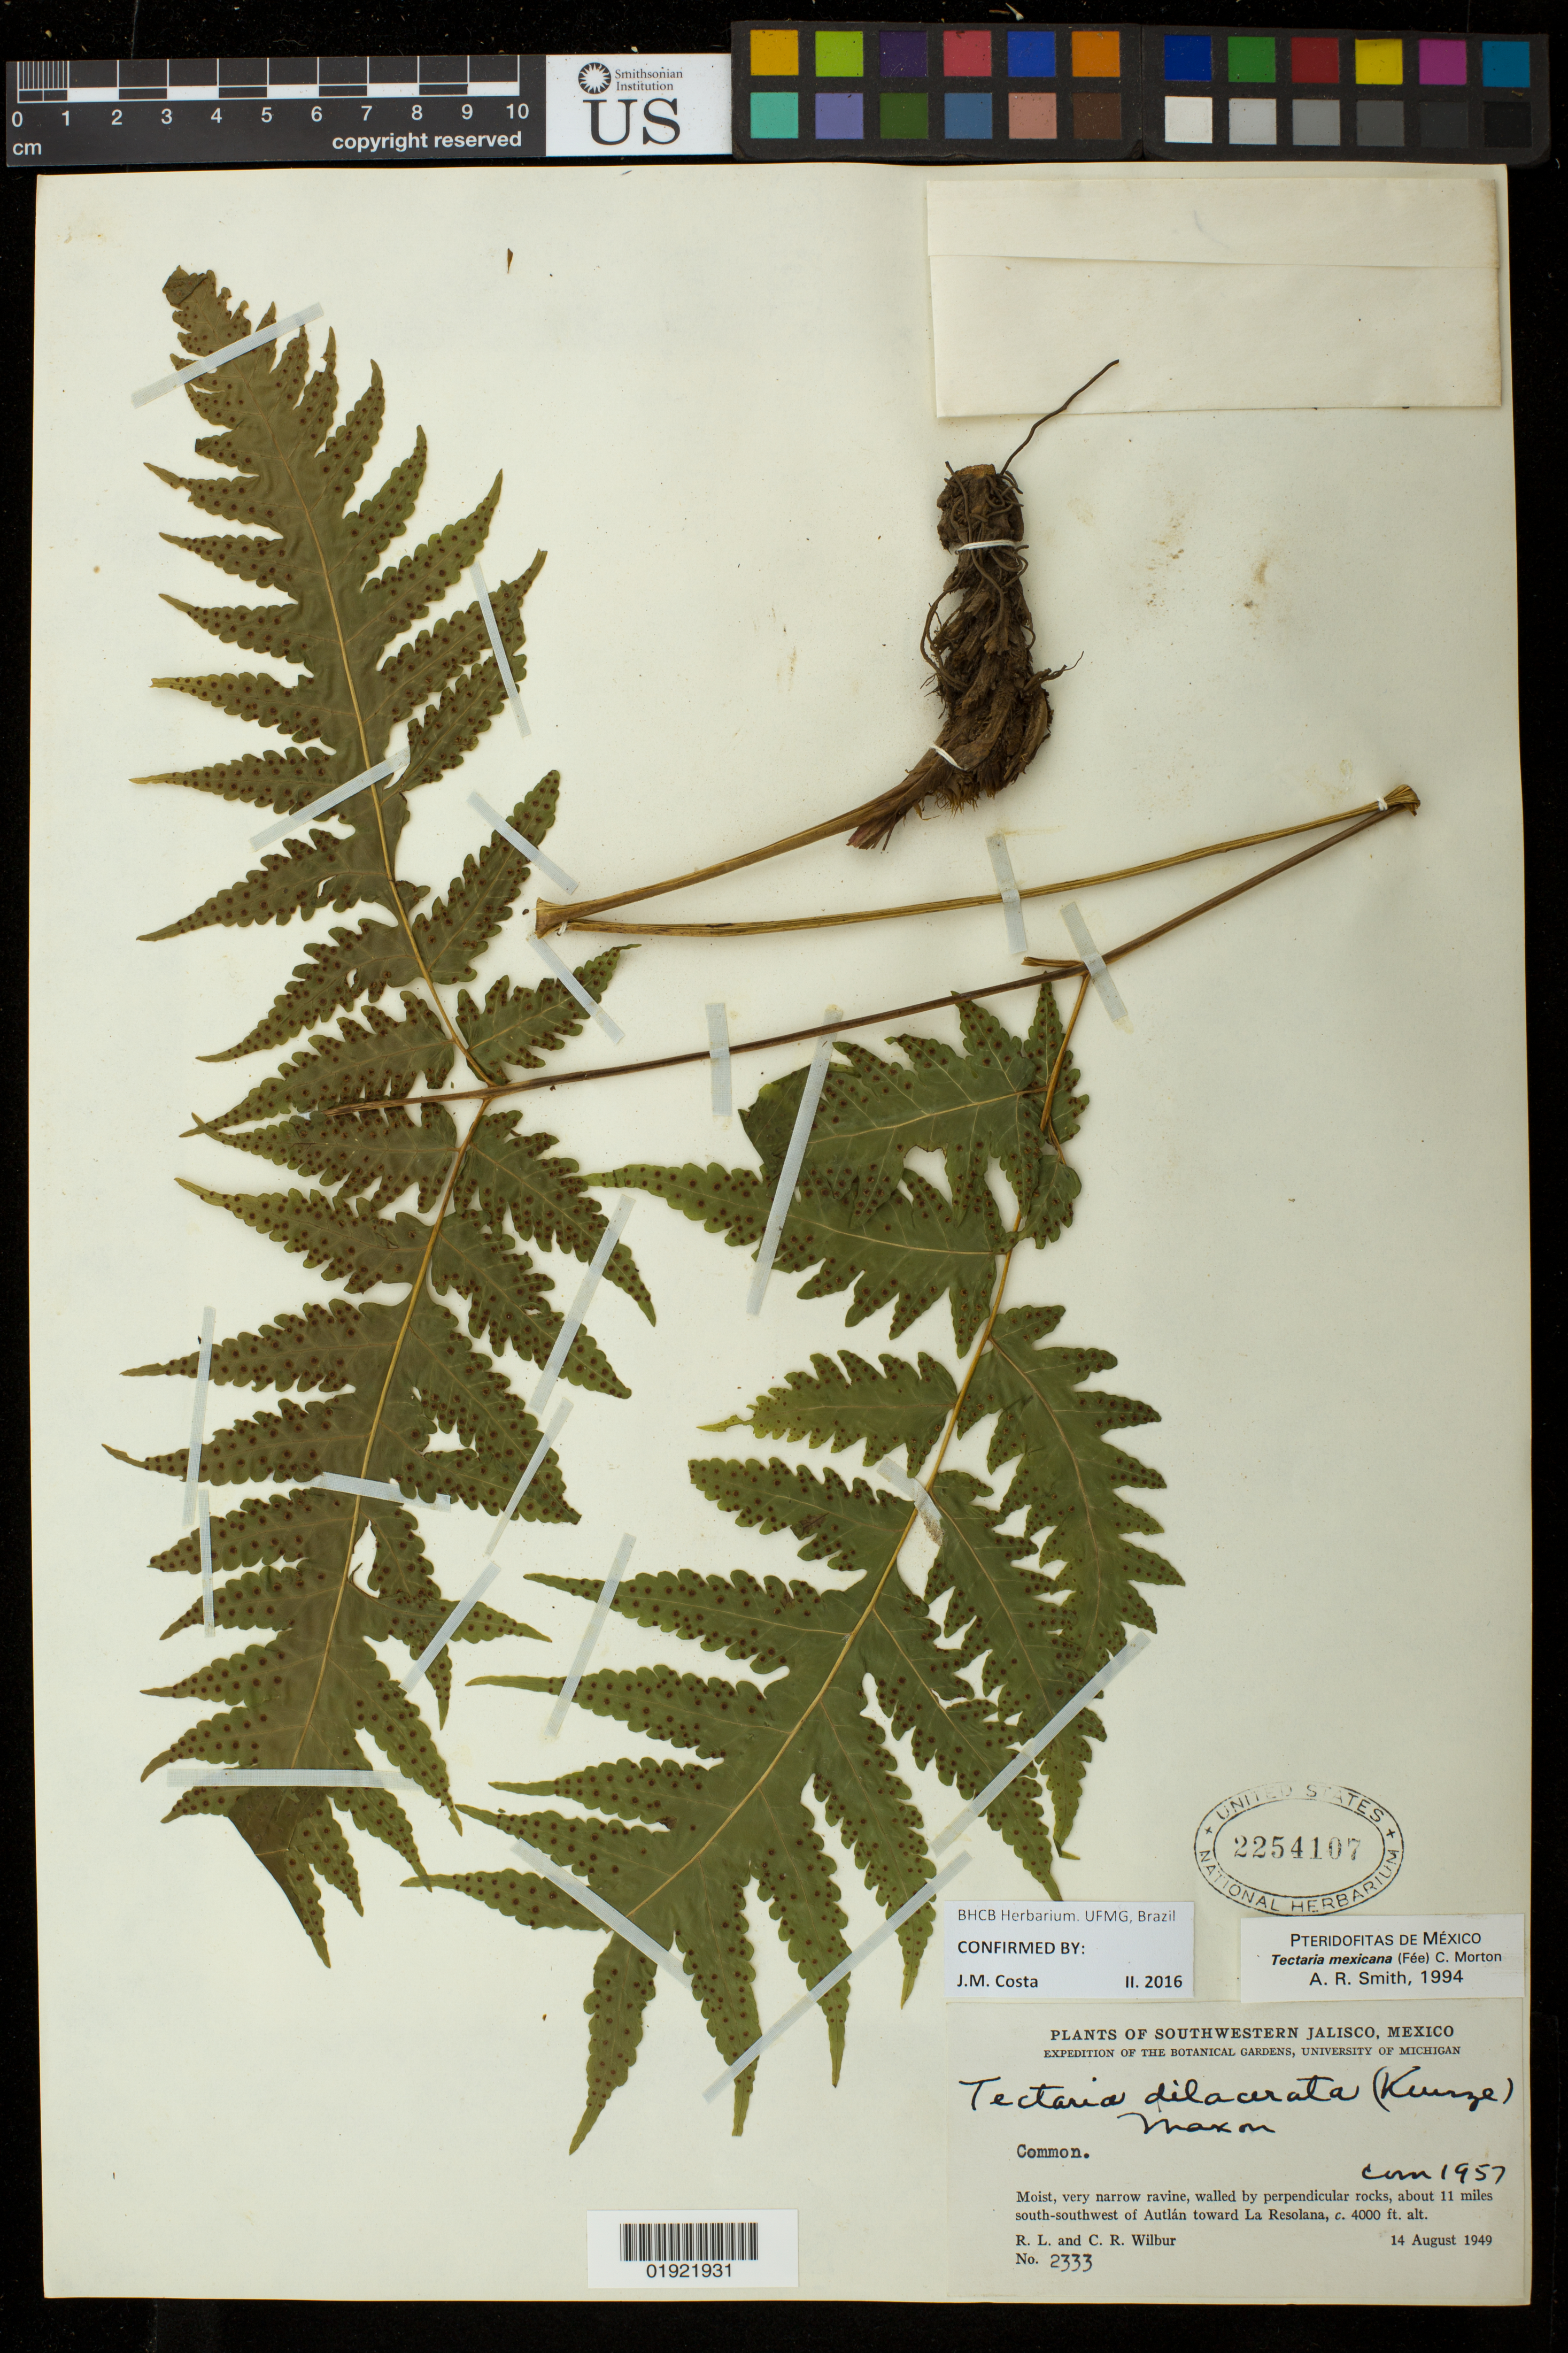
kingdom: Plantae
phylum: Tracheophyta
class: Polypodiopsida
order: Polypodiales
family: Tectariaceae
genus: Tectaria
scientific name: Tectaria mexicana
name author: (Fée) C.V. Morton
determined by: Costa, J. M.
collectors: R. L. Wilbur & C. Wilbur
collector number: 2333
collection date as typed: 14 August 1949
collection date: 1949-08-14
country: Mexico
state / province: Jalisco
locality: about 11 miles south-southwest of Autlan toward La Resolana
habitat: moist, very narrow ravine, walled by perpendicular rocks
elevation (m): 1219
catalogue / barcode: US 2254107